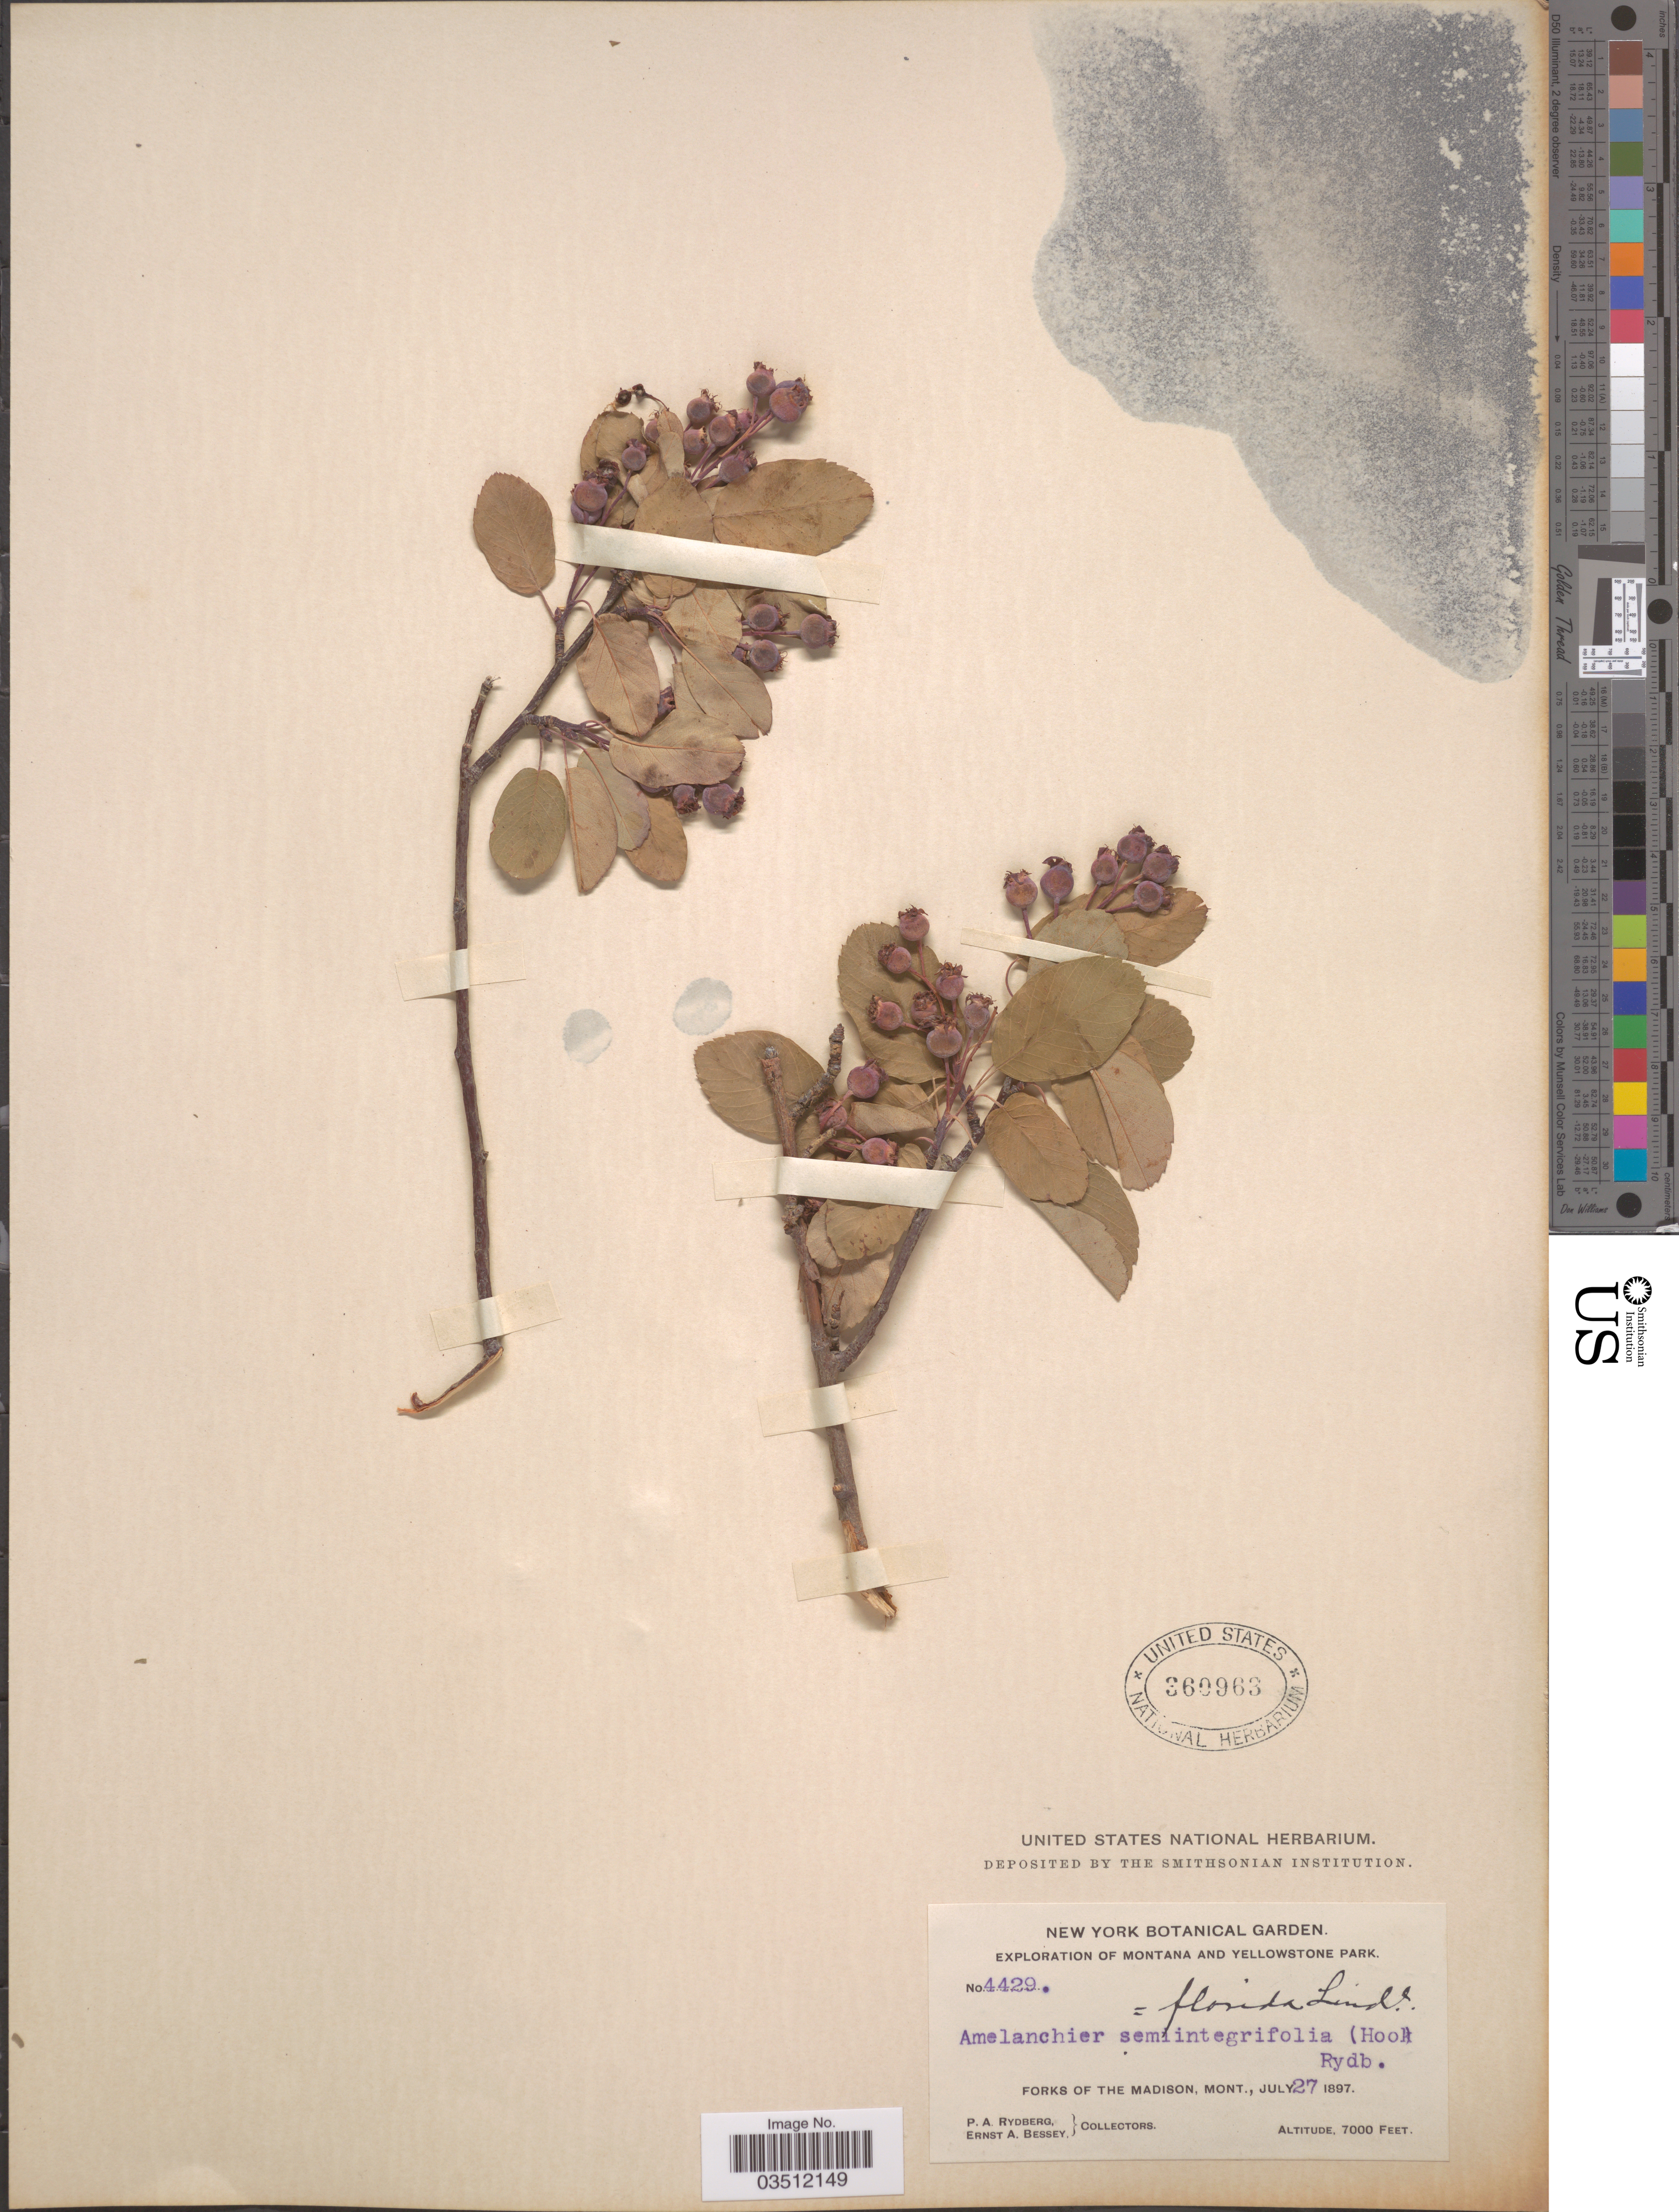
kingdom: Plantae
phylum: Tracheophyta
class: Magnoliopsida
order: Rosales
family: Rosaceae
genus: Amelanchier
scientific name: Amelanchier florida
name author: Lindl.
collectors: P. A. Rydberg & E. A. Bessey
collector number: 4429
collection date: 1897-07-27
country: United States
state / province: Montana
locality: Yellowstone Park. Forks of the Madison.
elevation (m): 2134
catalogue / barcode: US 360963